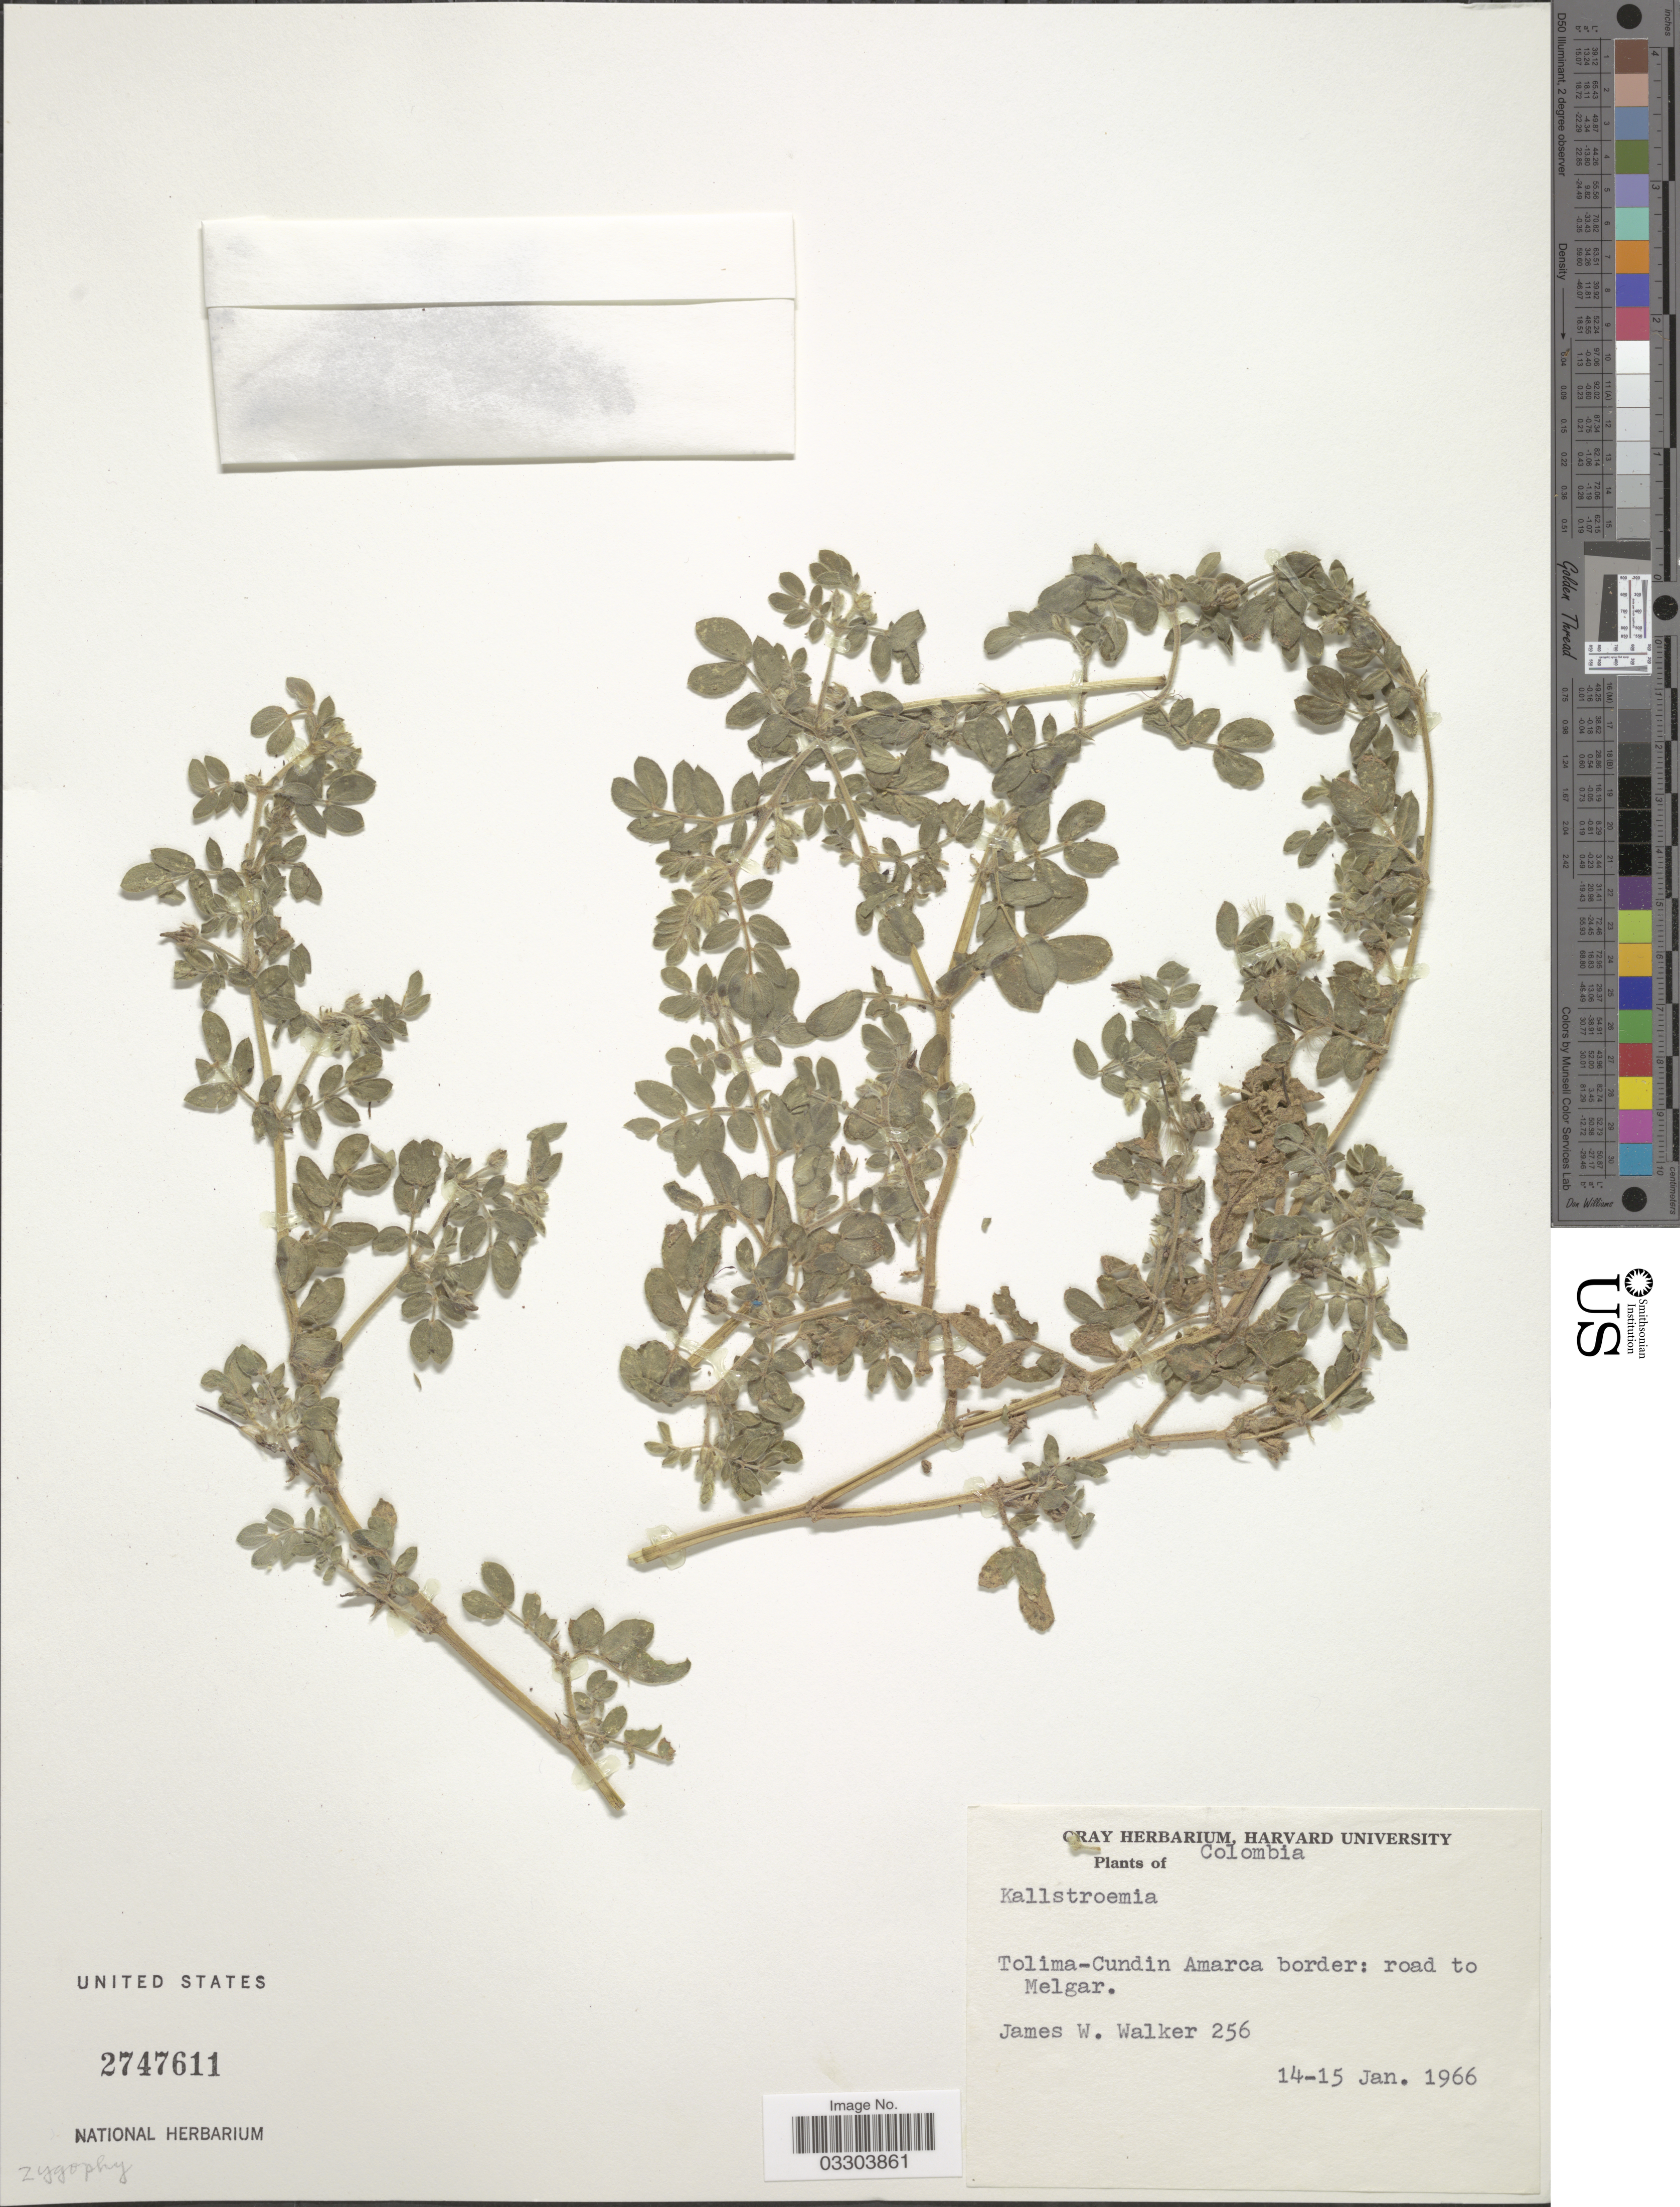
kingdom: Plantae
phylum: Tracheophyta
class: Magnoliopsida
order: Zygophyllales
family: Zygophyllaceae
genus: Kallstroemia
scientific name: Kallstroemia sp.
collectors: J. W. Walker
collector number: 256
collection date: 1966-01-14/1966-01-15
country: Colombia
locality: Tolima-Cundin Amarca border: road to Melgar.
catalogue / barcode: US 2747611